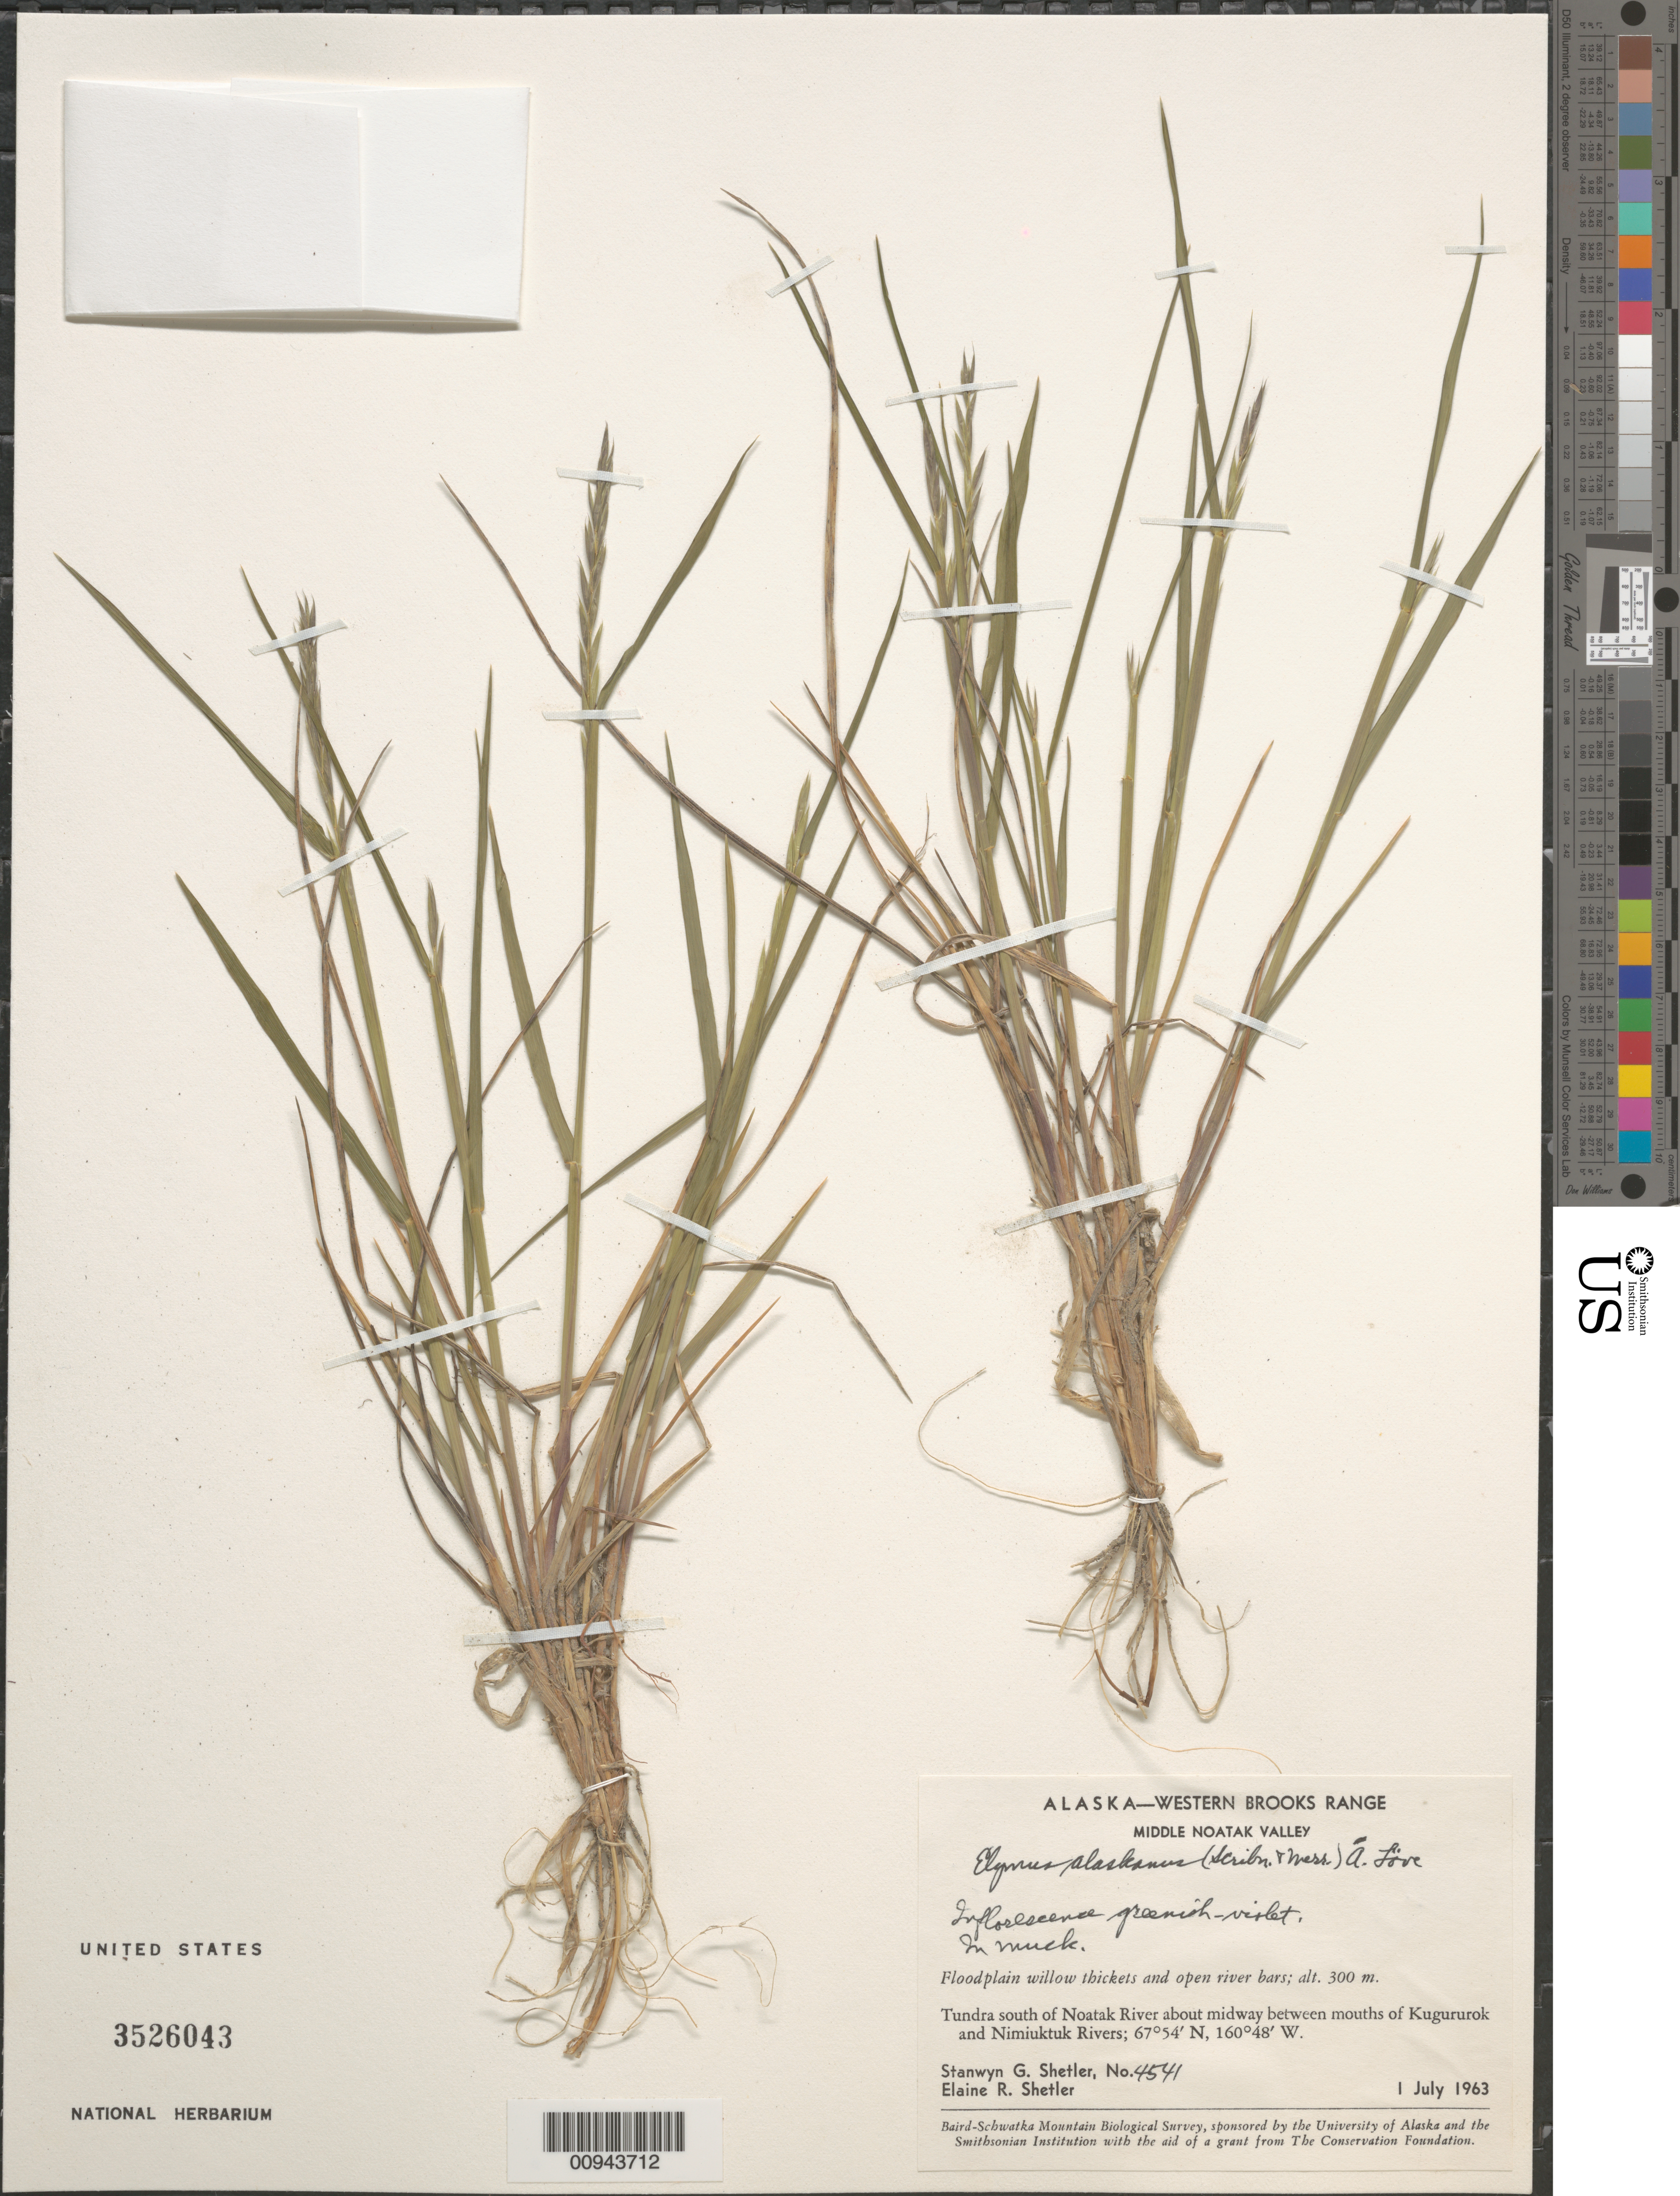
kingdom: Plantae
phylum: Tracheophyta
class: Liliopsida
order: Poales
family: Poaceae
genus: Elymus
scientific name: Elymus alaskanus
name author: (Scribn. & Merr.) Á. Löve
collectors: S. Shetler & E. R. Shetler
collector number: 4541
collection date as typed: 01 Jul 1963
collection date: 1963-07-01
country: United States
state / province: Alaska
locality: S of Noatak River about midway between mouths of Kugururok and Nimiuktuk Rivers. Western Brooks Range, Middle Noatak Valley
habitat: Tundra. Floodplain willow thickets and open river bars. In muck.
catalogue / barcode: US 3526043